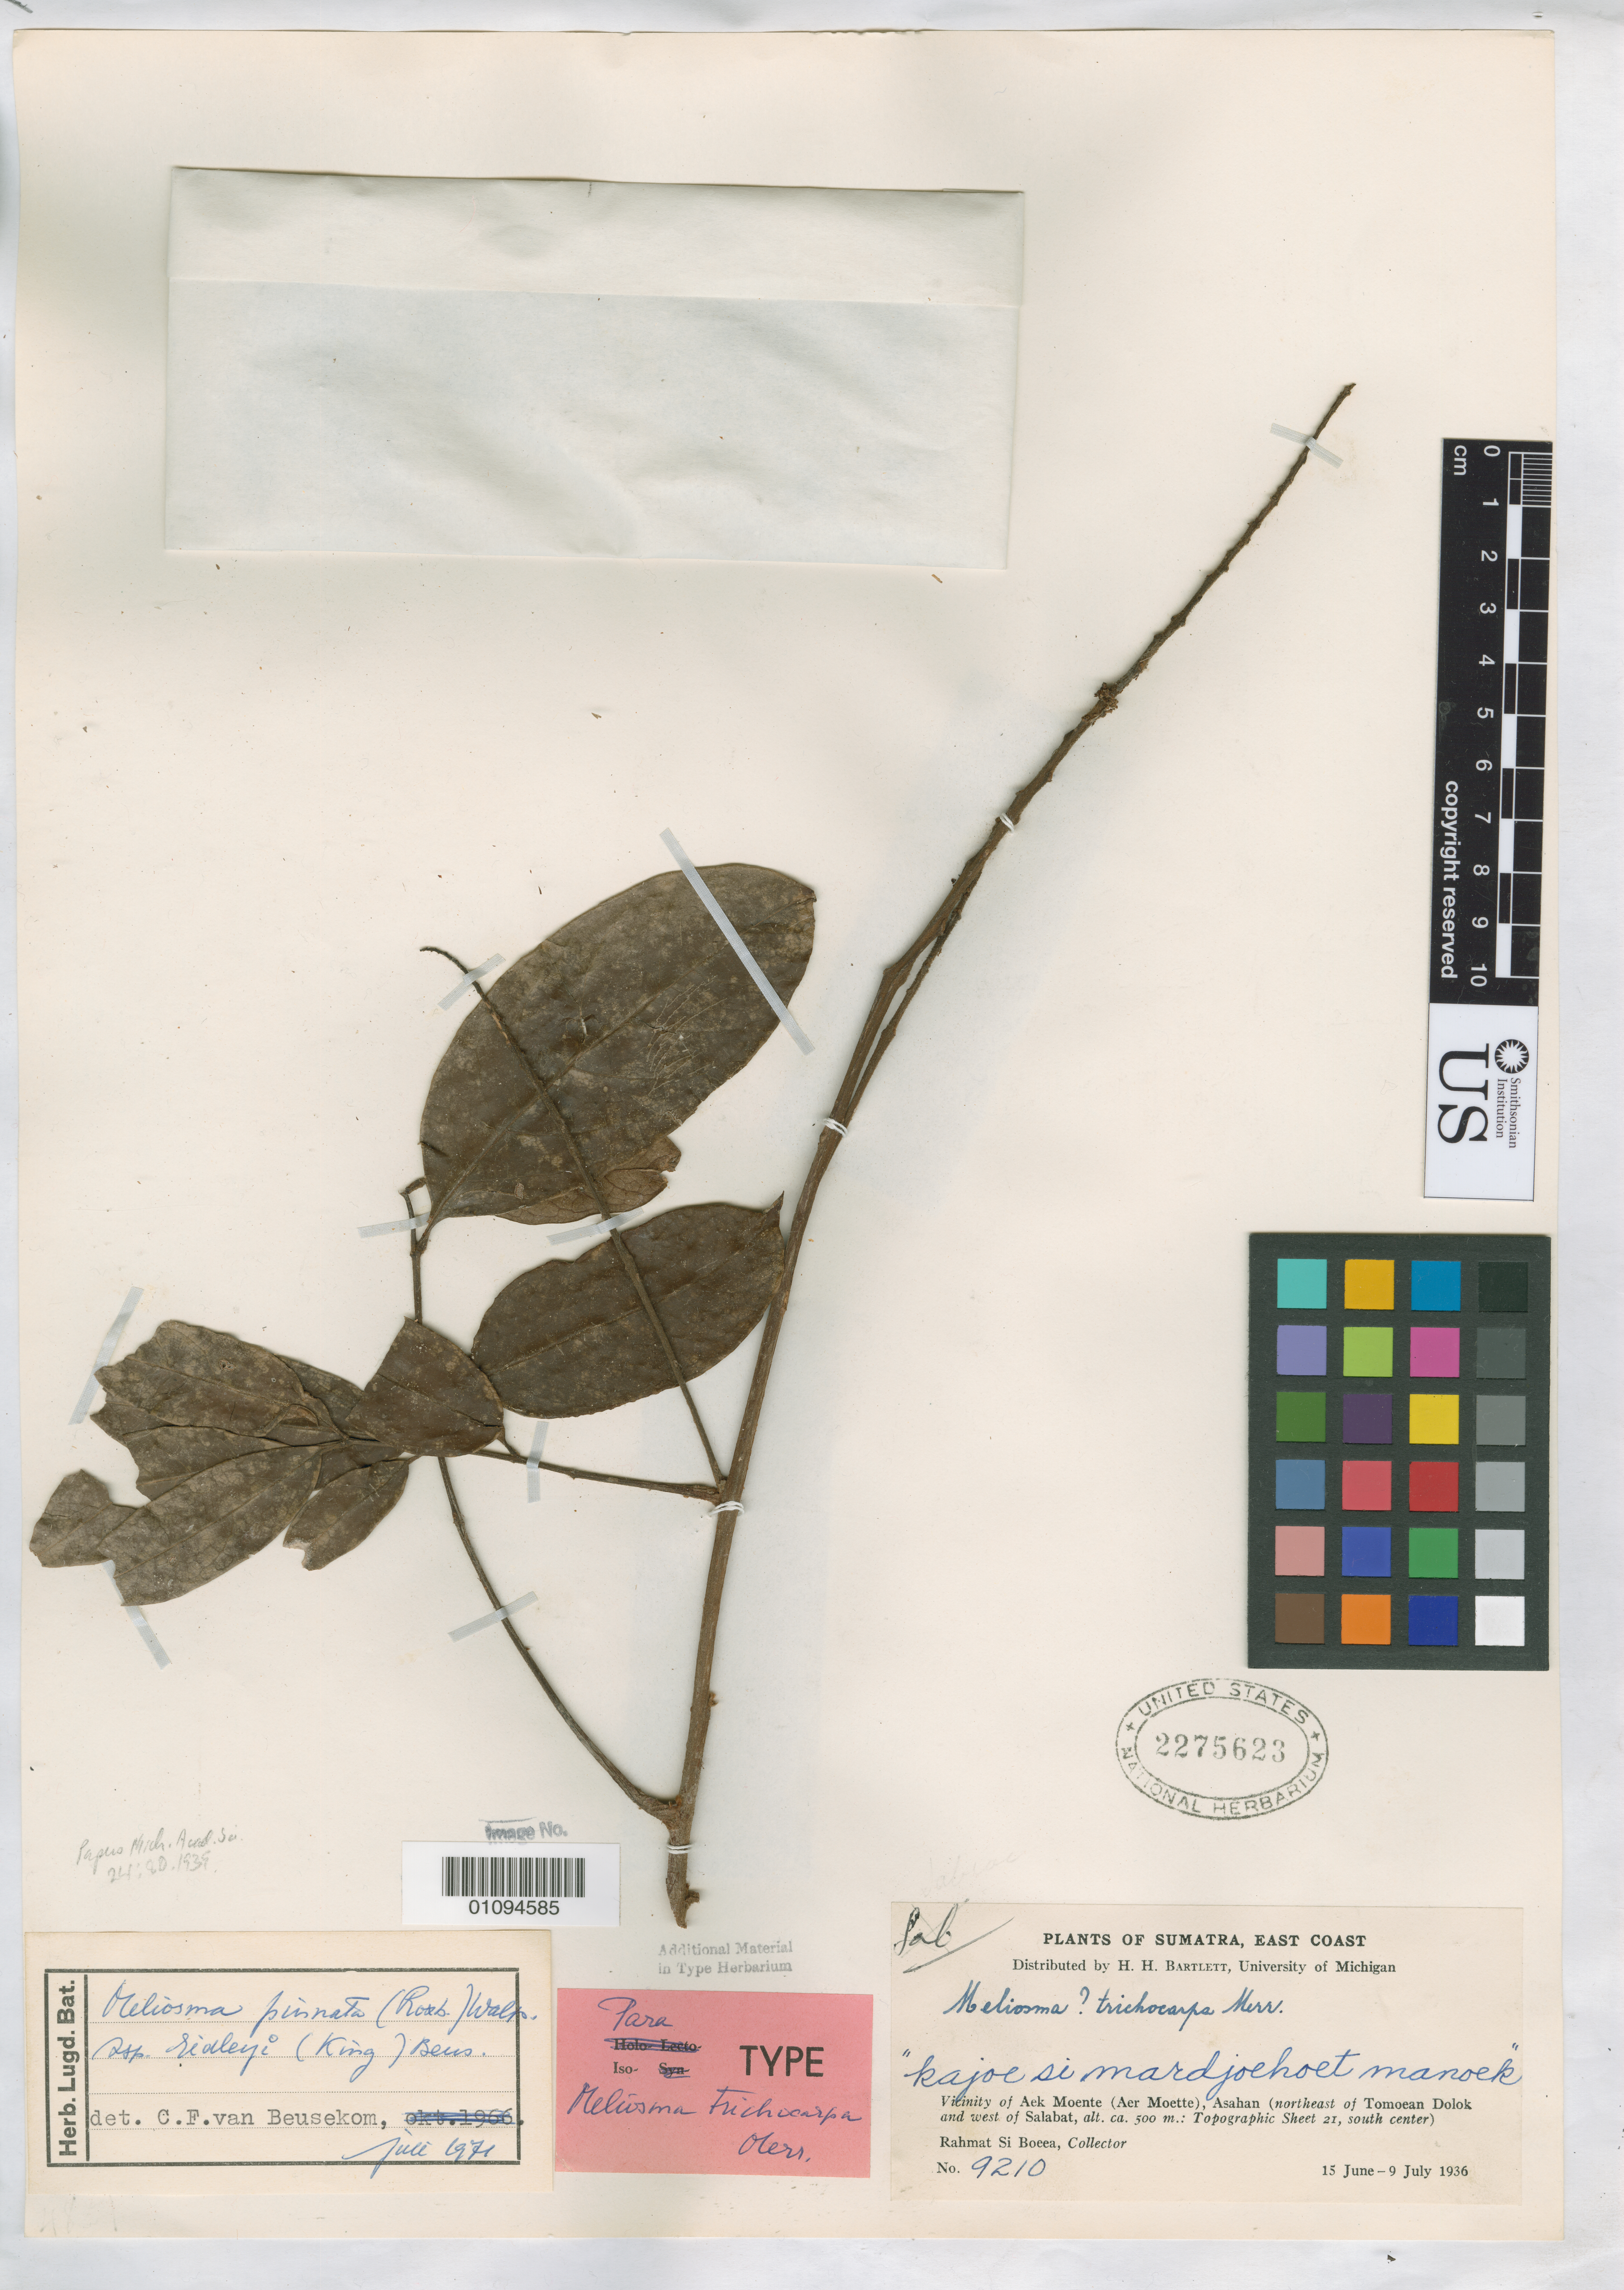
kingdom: Plantae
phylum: Tracheophyta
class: Magnoliopsida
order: Proteales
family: Sabiaceae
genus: Meliosma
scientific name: Meliosma pinnata subsp. ridleyi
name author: (King) Beusekom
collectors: Rahmat Si Boeea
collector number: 9210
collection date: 1936-06-15/1936-07-09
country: Indonesia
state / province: Sumatra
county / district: Sumatera Utara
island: Sumatra I.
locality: (East Coast) vicinity of Aek Moente (Aer Moette), Asahan (NE of Tomoean Dolok and W of Salabat)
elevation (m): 500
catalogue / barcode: US 2275623